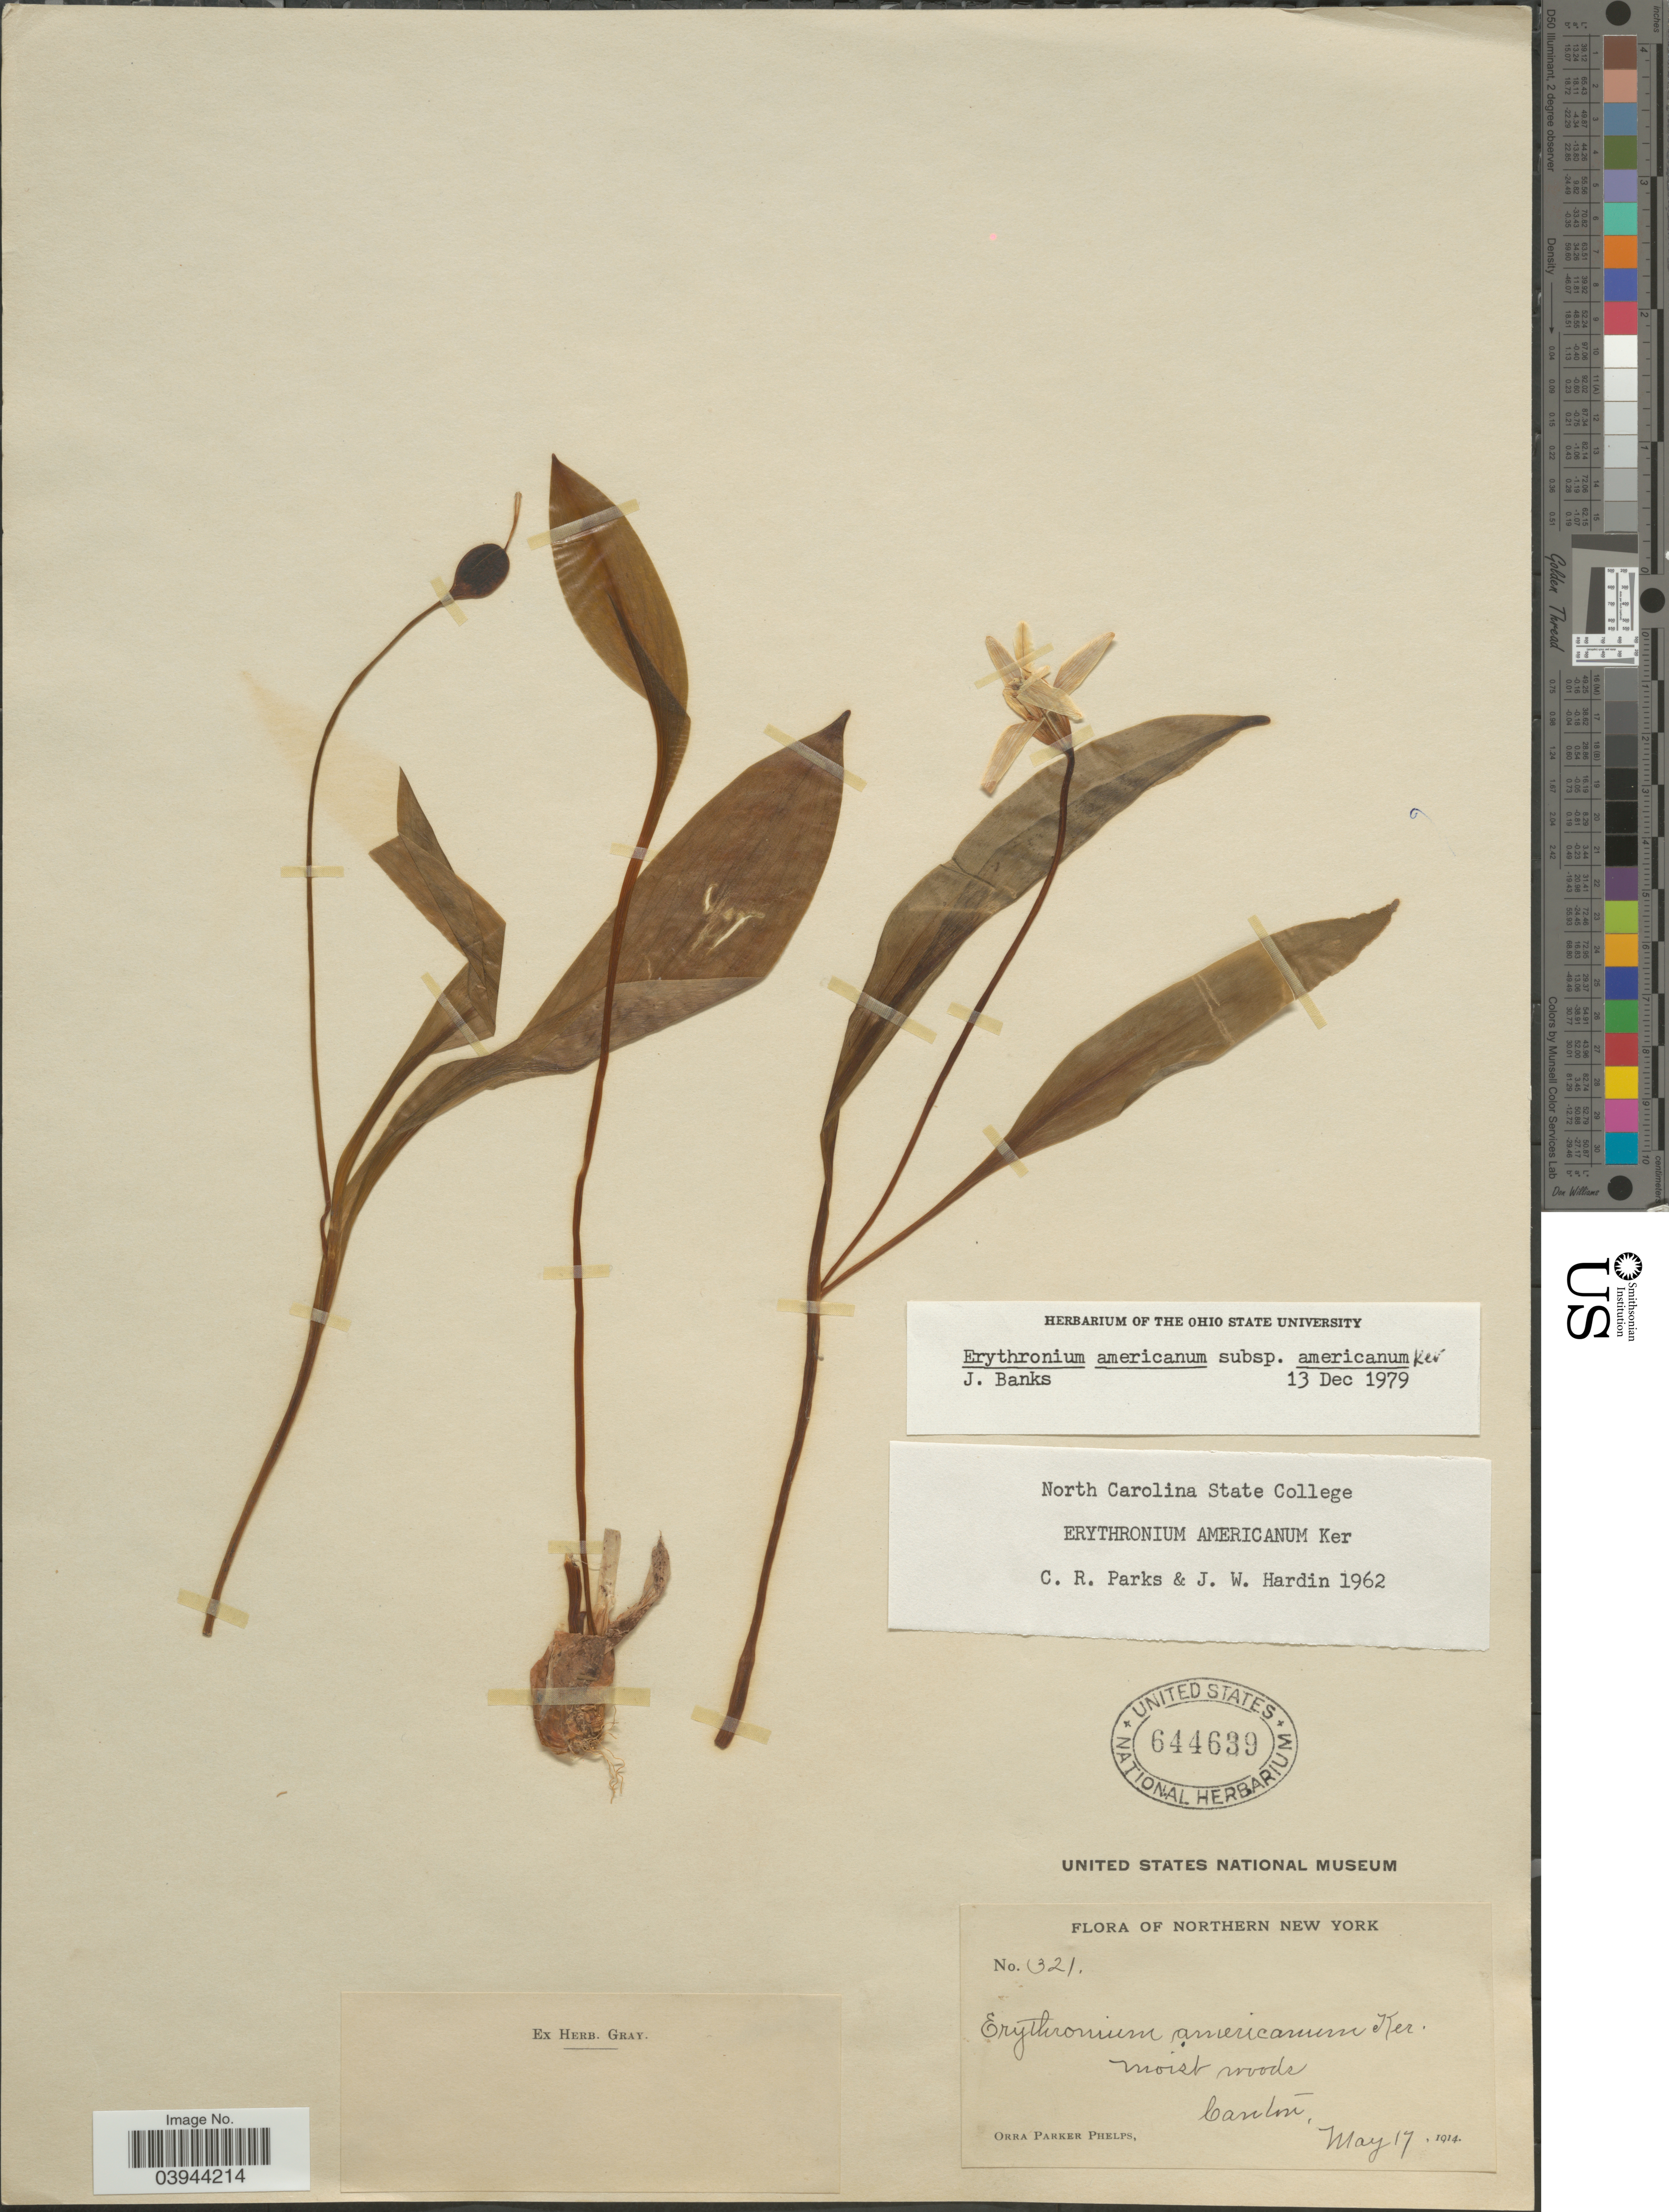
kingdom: Plantae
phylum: Tracheophyta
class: Liliopsida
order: Liliales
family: Liliaceae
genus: Erythronium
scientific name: Erythronium americanum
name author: Ker Gawl.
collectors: O. P. Phelps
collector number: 321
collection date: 1914-05-17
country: United States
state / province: New York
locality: Northern New York. Canton.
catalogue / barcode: US 644639